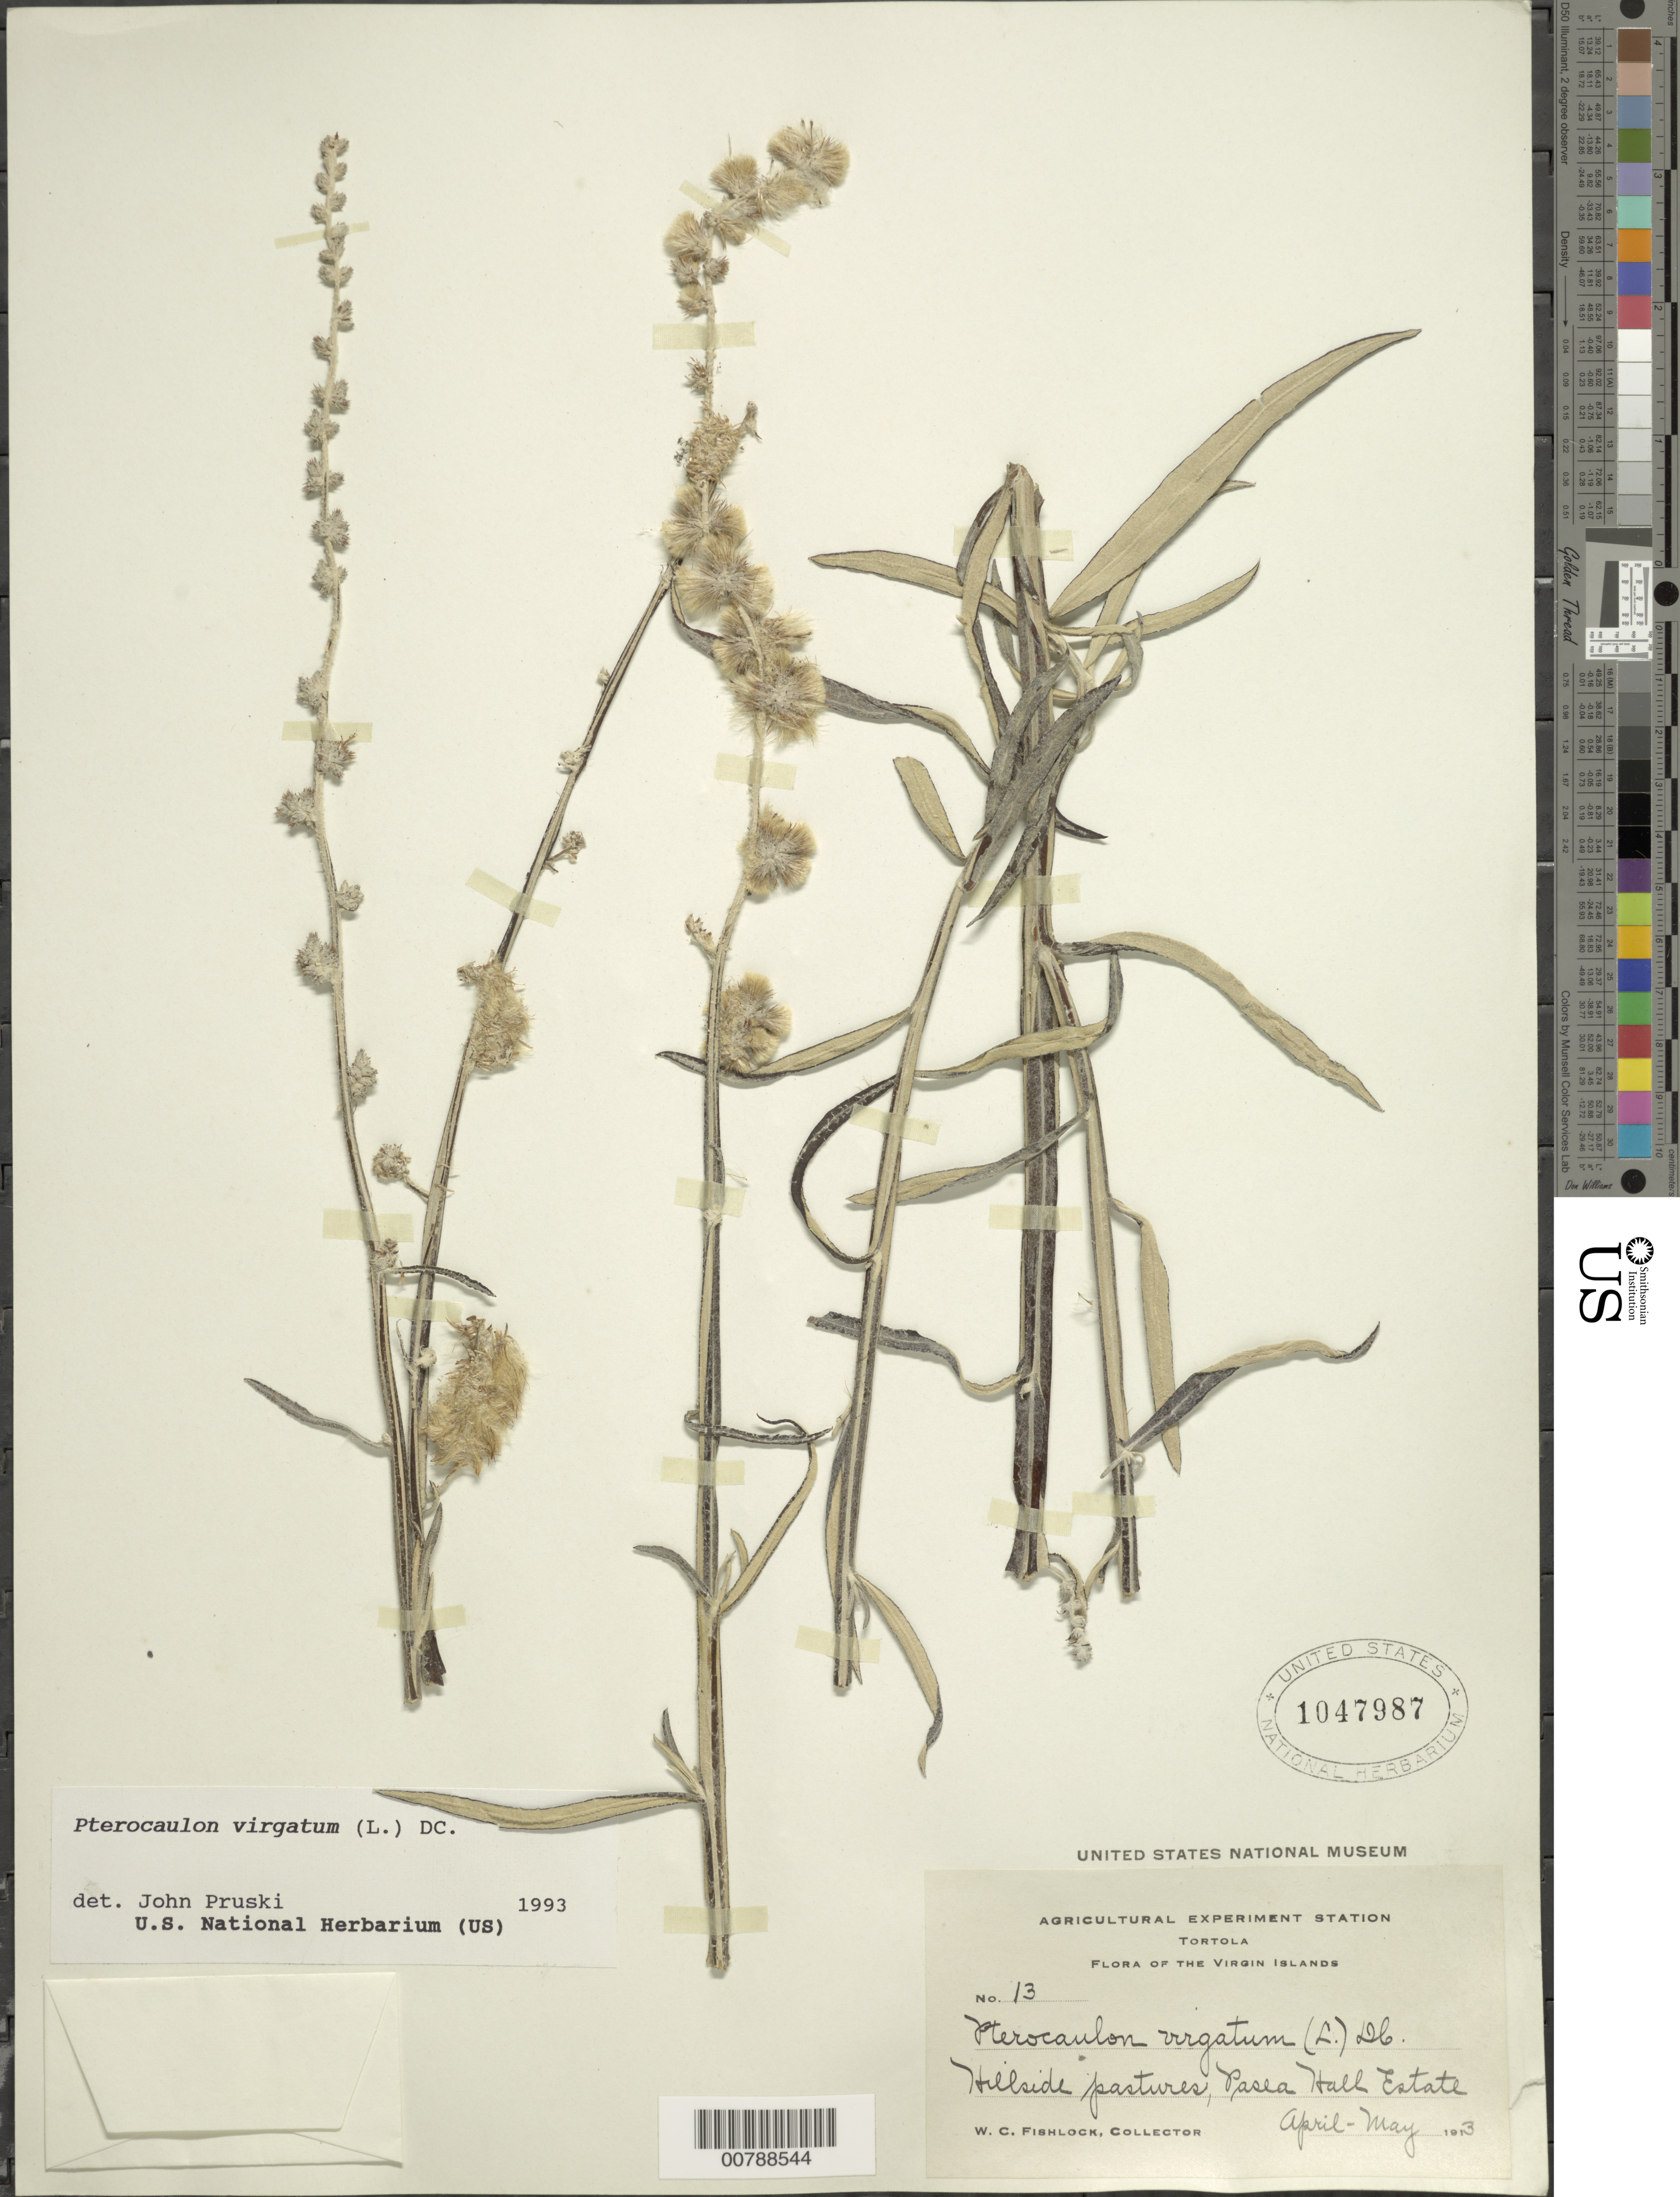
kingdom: Plantae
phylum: Tracheophyta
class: Magnoliopsida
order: Asterales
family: Asteraceae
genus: Pterocaulon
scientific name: Pterocaulon virgatum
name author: (L.) DC.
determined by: Pruski, J. F.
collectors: W. Fishlock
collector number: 13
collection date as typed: Apr 1913 to -- May 1913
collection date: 1913-04/1913-05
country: British Virgin Islands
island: Tortola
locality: Hillside pasture, Pasea Hall Estate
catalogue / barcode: US 1159001